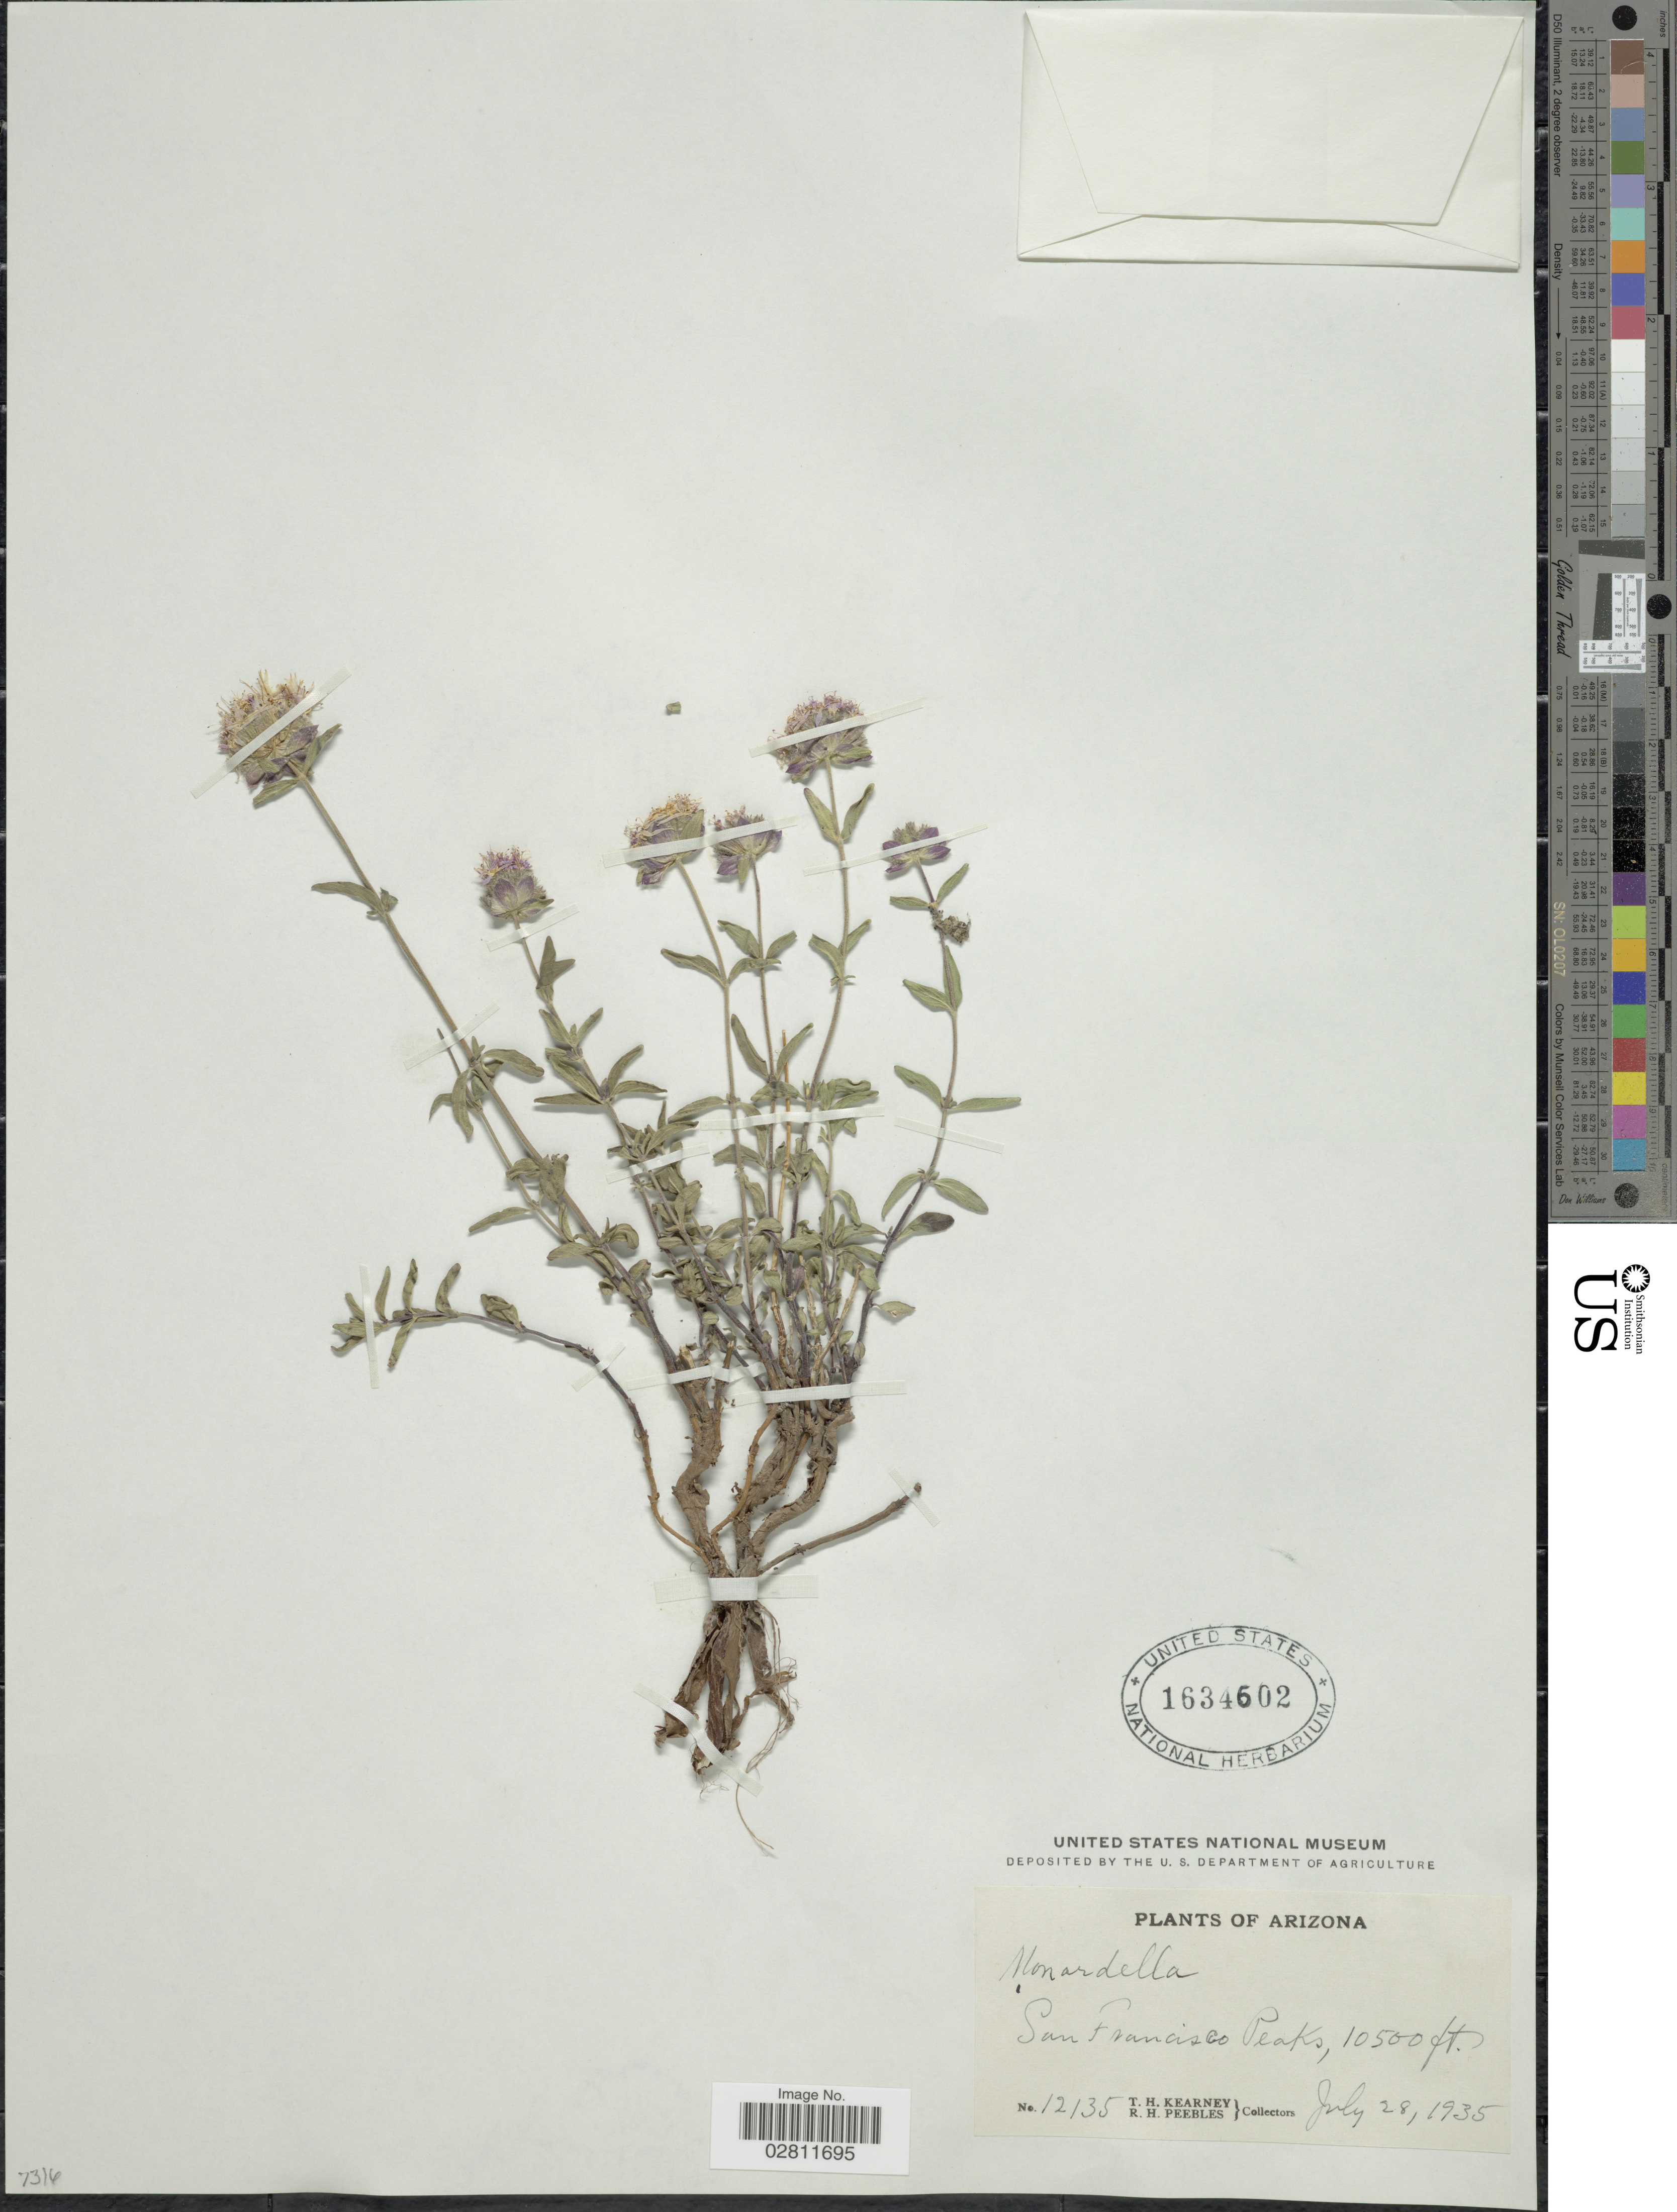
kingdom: Plantae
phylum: Tracheophyta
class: Magnoliopsida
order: Lamiales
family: Lamiaceae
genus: Monardella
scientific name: Monardella sp.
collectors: T. H. Kearney & R. H. Peebles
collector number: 12135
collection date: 1935-07-28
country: United States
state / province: Arizona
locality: San Francisco Peaks.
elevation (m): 3200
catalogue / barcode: US 1634602